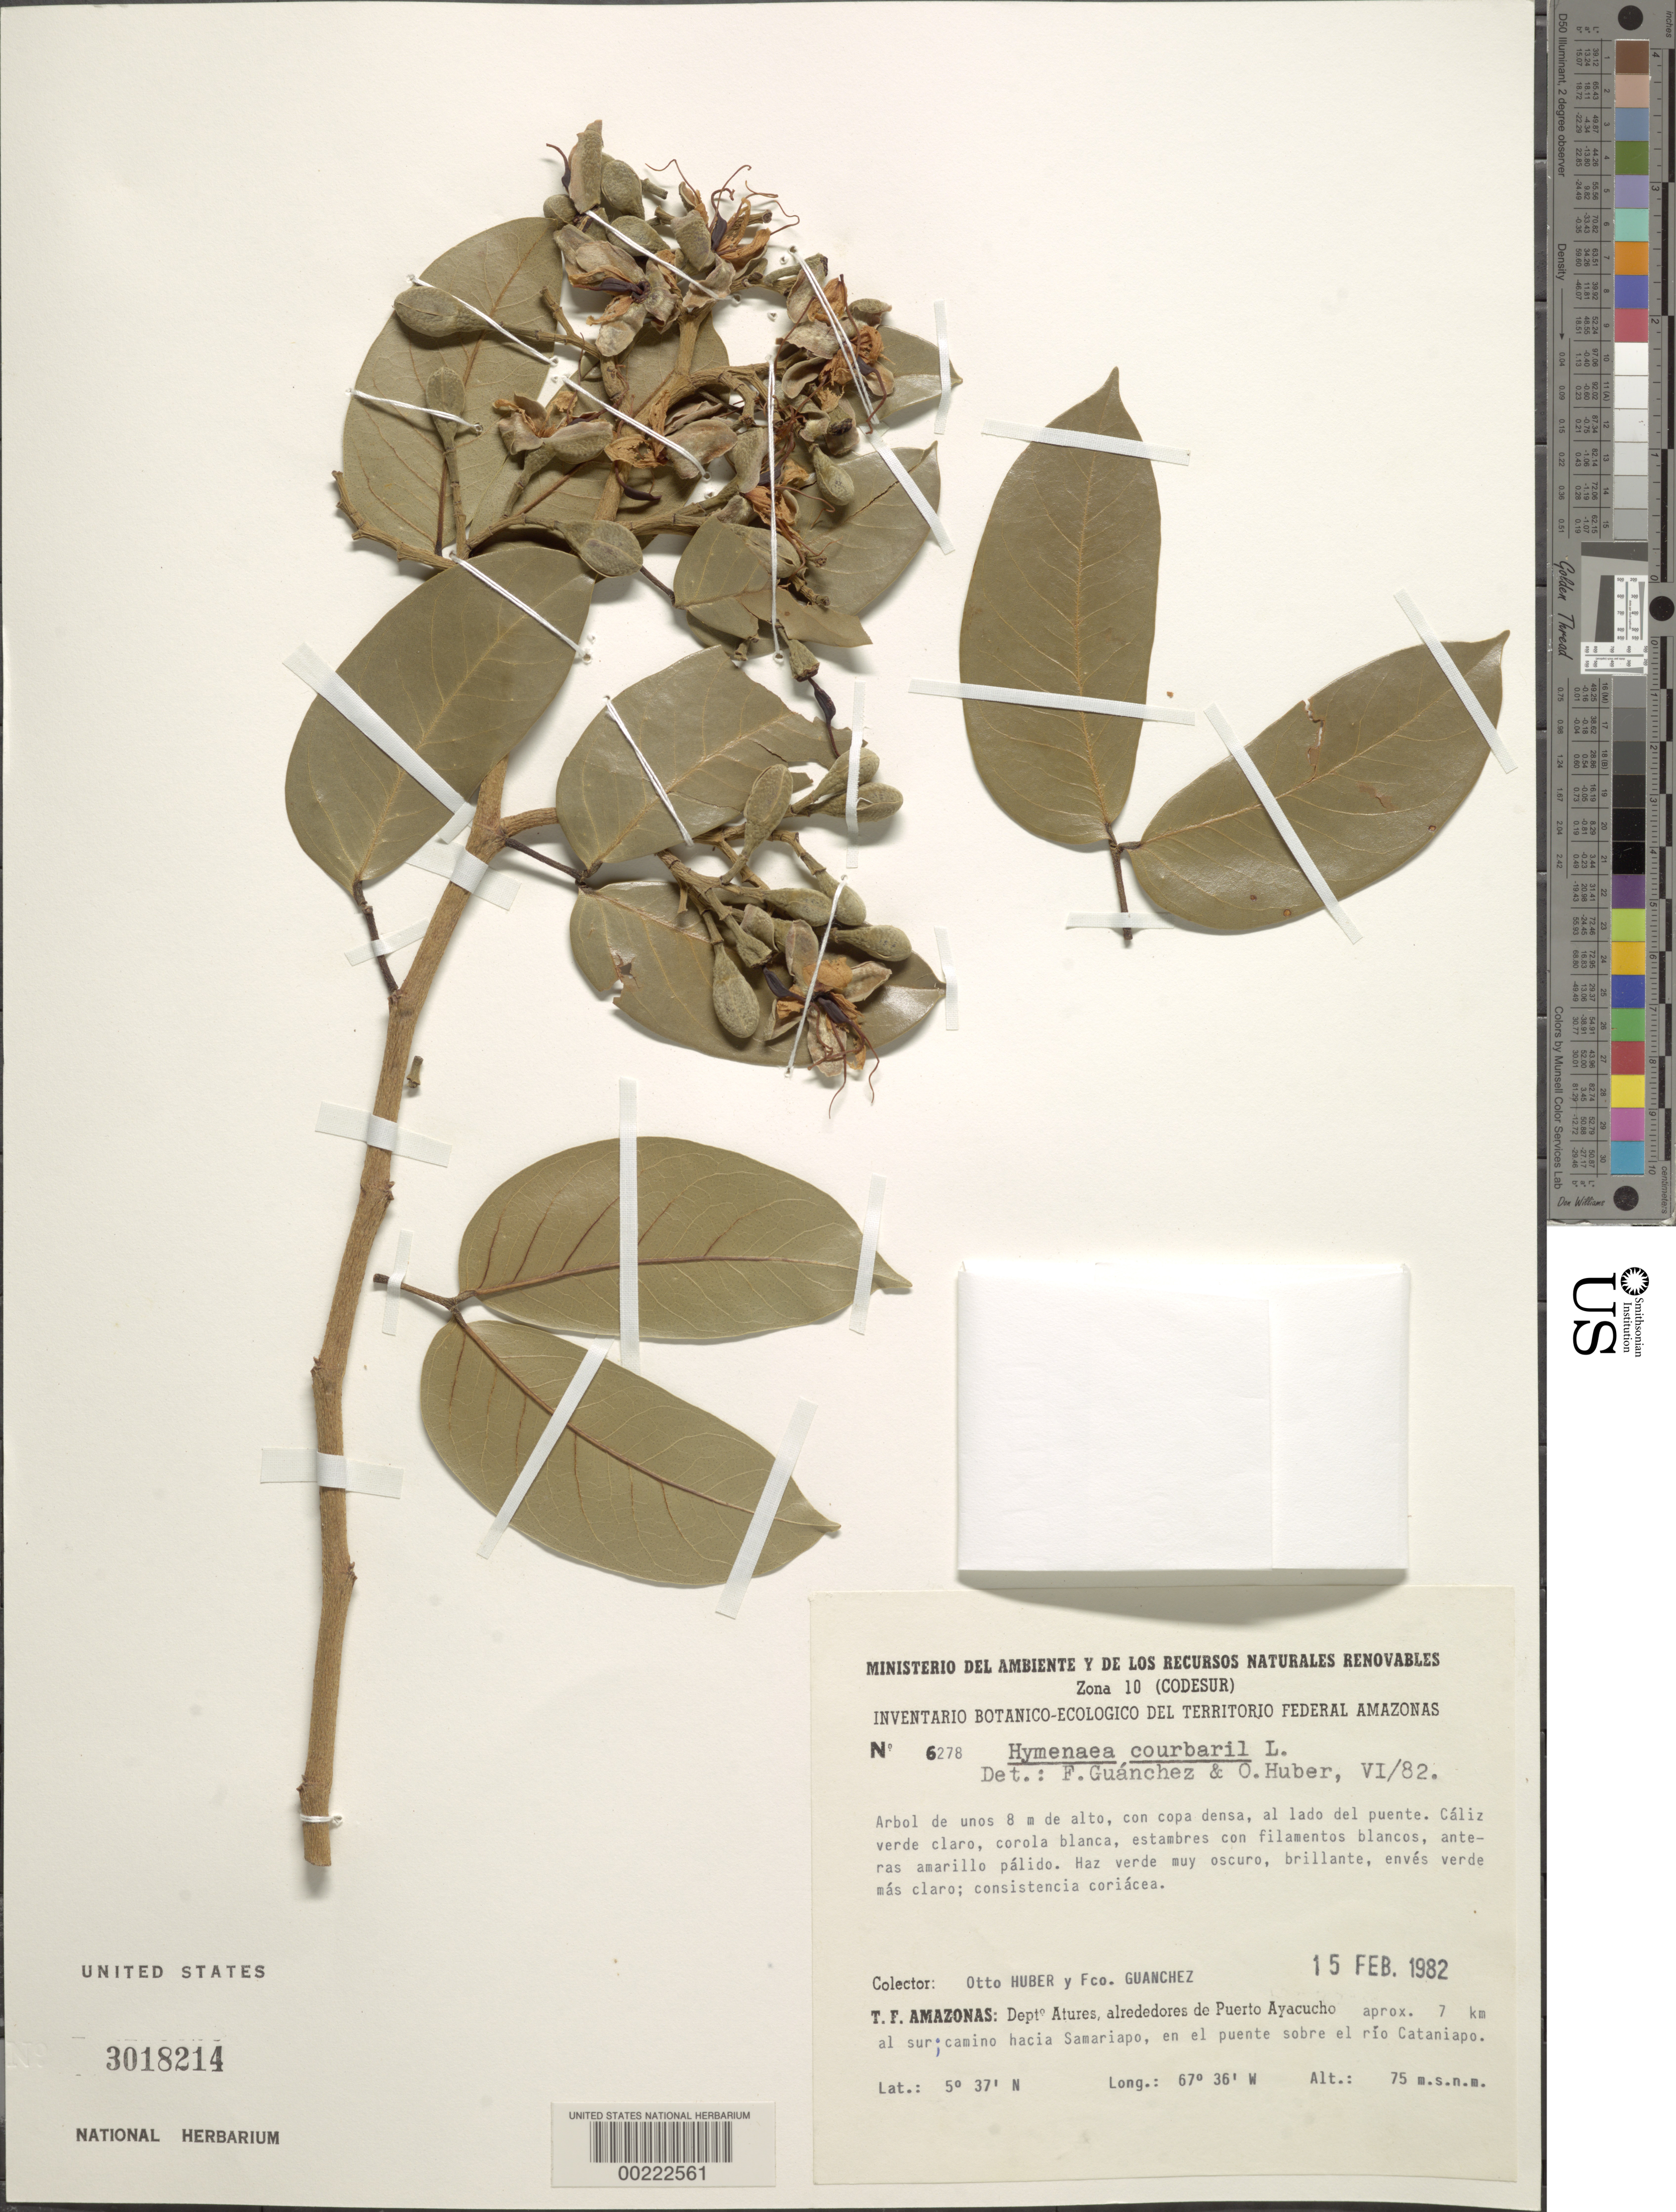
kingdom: Plantae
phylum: Tracheophyta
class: Magnoliopsida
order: Fabales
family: Fabaceae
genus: Hymenaea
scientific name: Hymenaea courbaril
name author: L.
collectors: O. Huber & F. Guánchez M.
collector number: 6278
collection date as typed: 15 Feb 1982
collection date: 1982-02-15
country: Venezuela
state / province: Amazonas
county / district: Atures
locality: About puerto ayacucho, ca 7 km s; road to samariapo on the bridge over rio cataniapo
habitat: Dense forest, near the bridge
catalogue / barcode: US 3018214